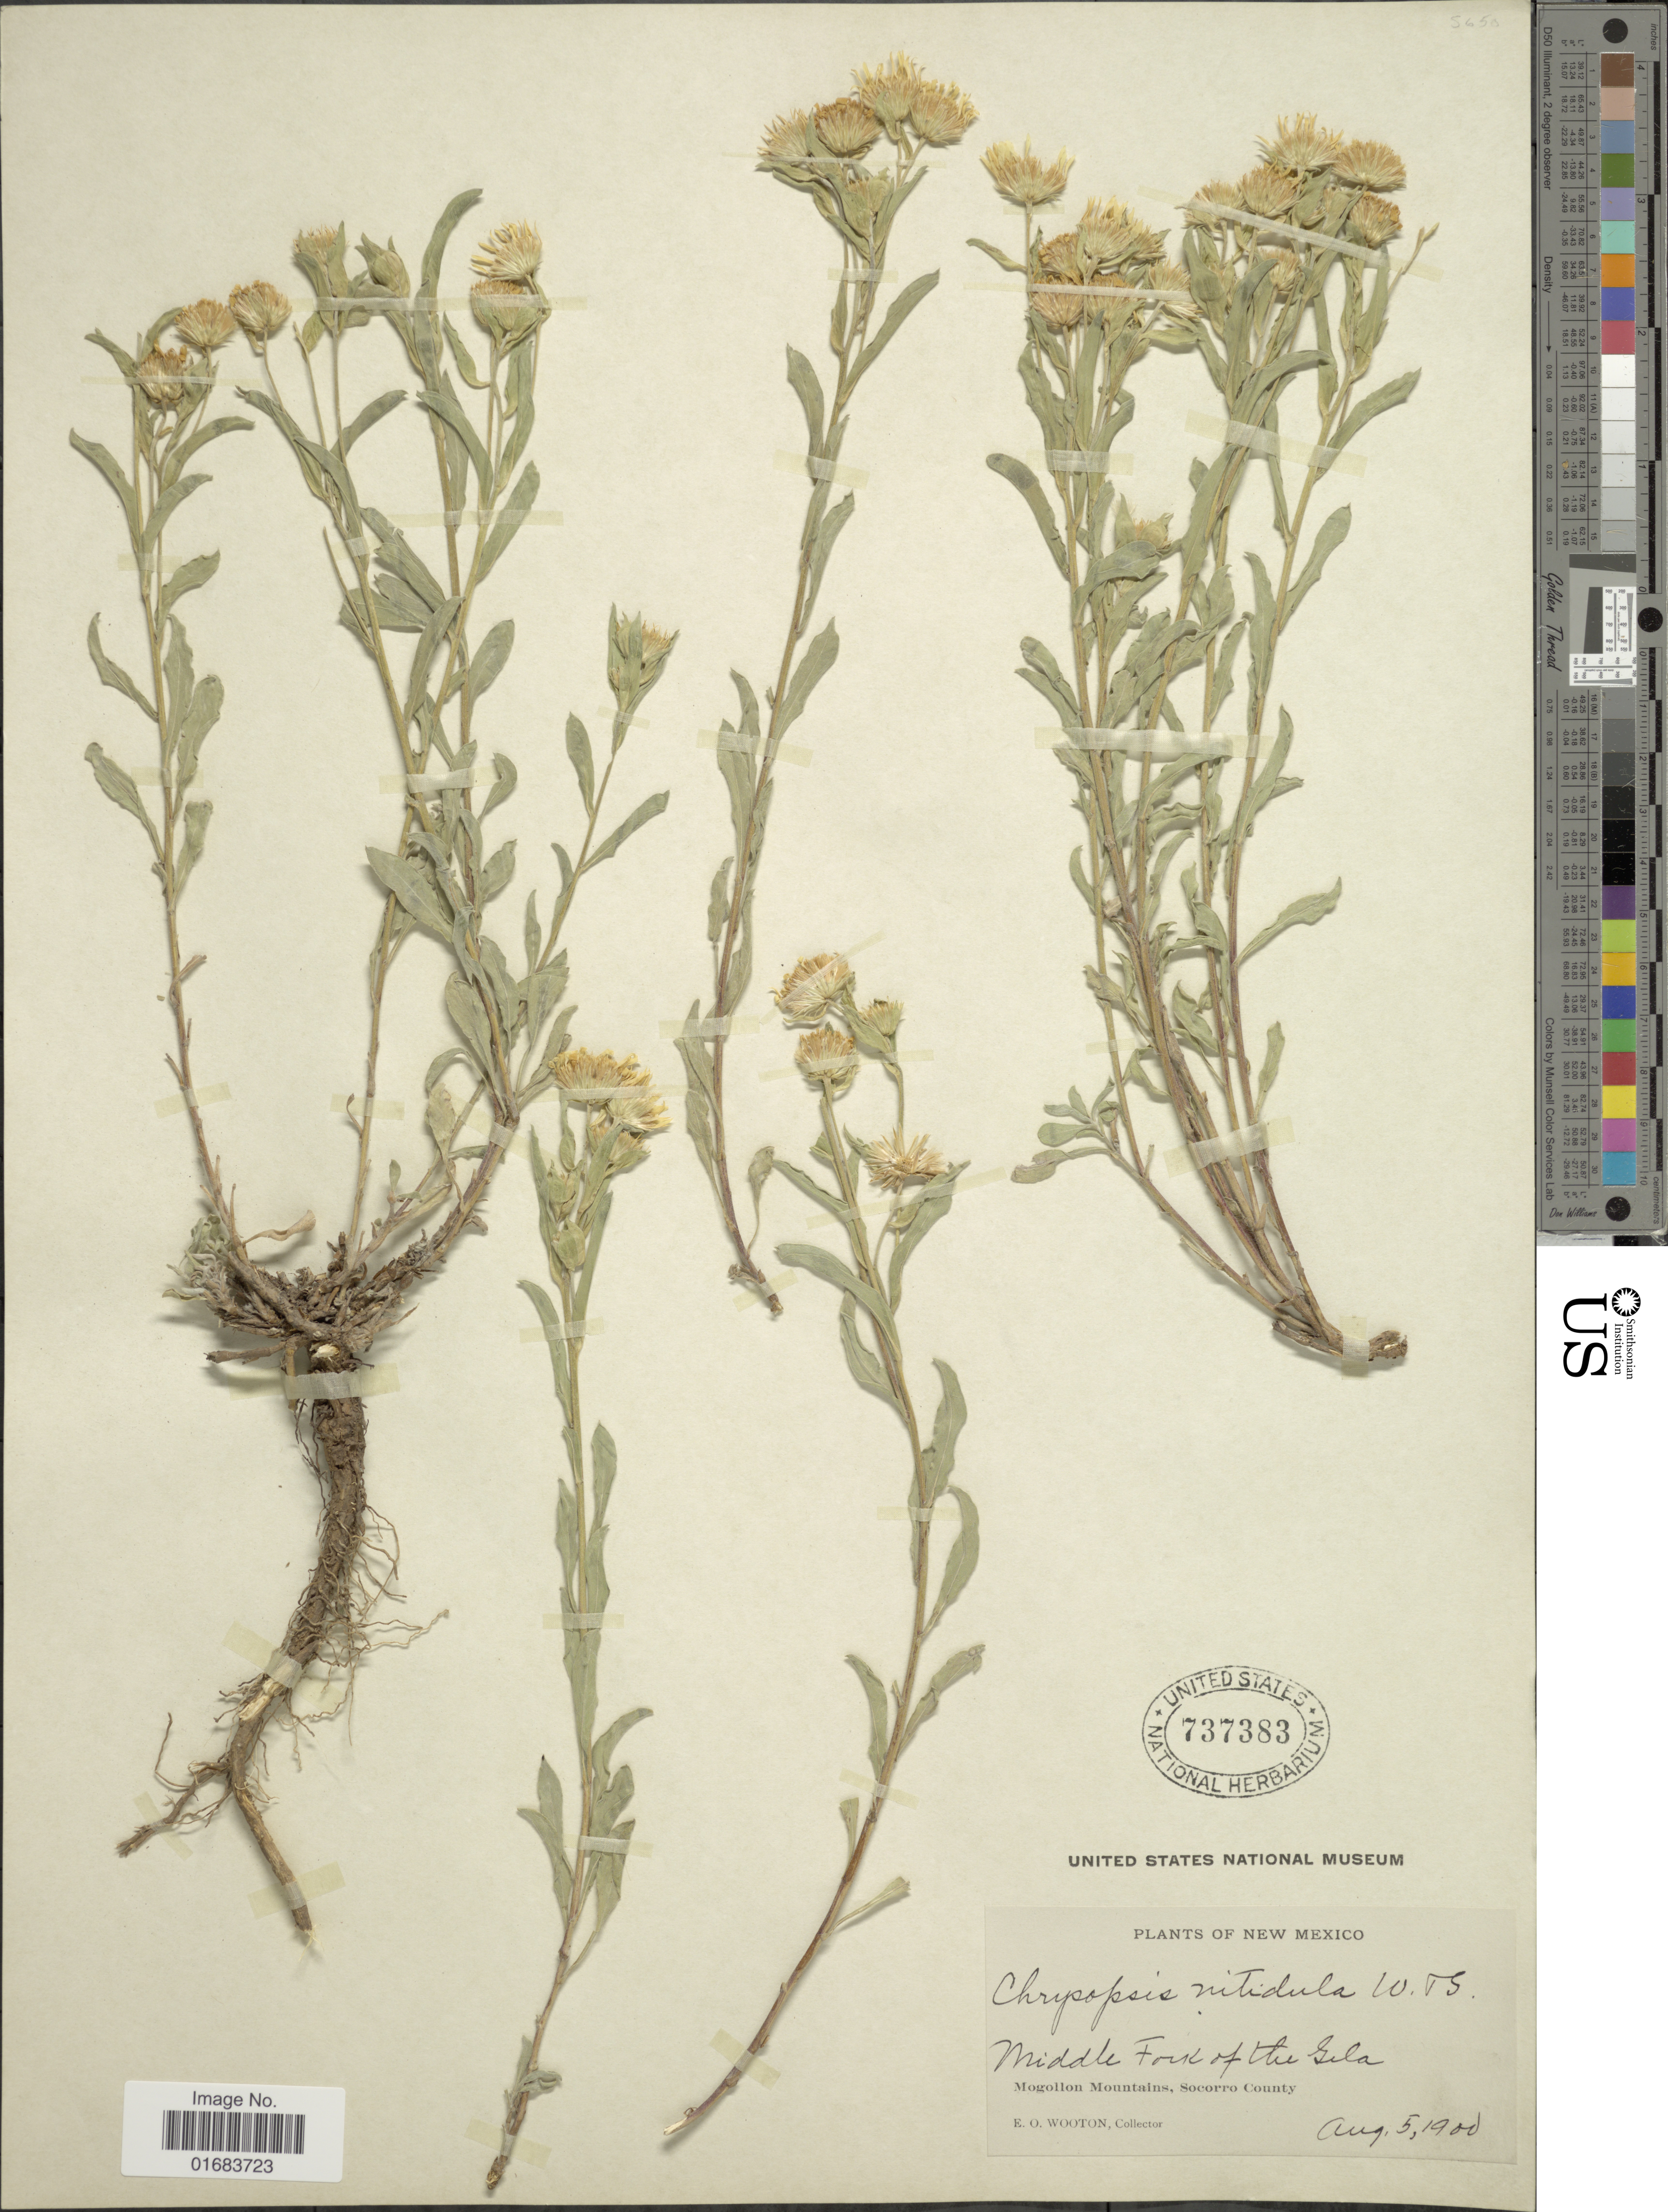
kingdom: Plantae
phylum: Tracheophyta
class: Magnoliopsida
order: Asterales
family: Asteraceae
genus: Chrysopsis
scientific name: Chrysopsis sp.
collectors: E. O. Wooton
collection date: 1900-08-05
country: United States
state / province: New Mexico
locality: Middle Fork of the Gela, Mogollon Mountains, Socorro County.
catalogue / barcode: US 737383